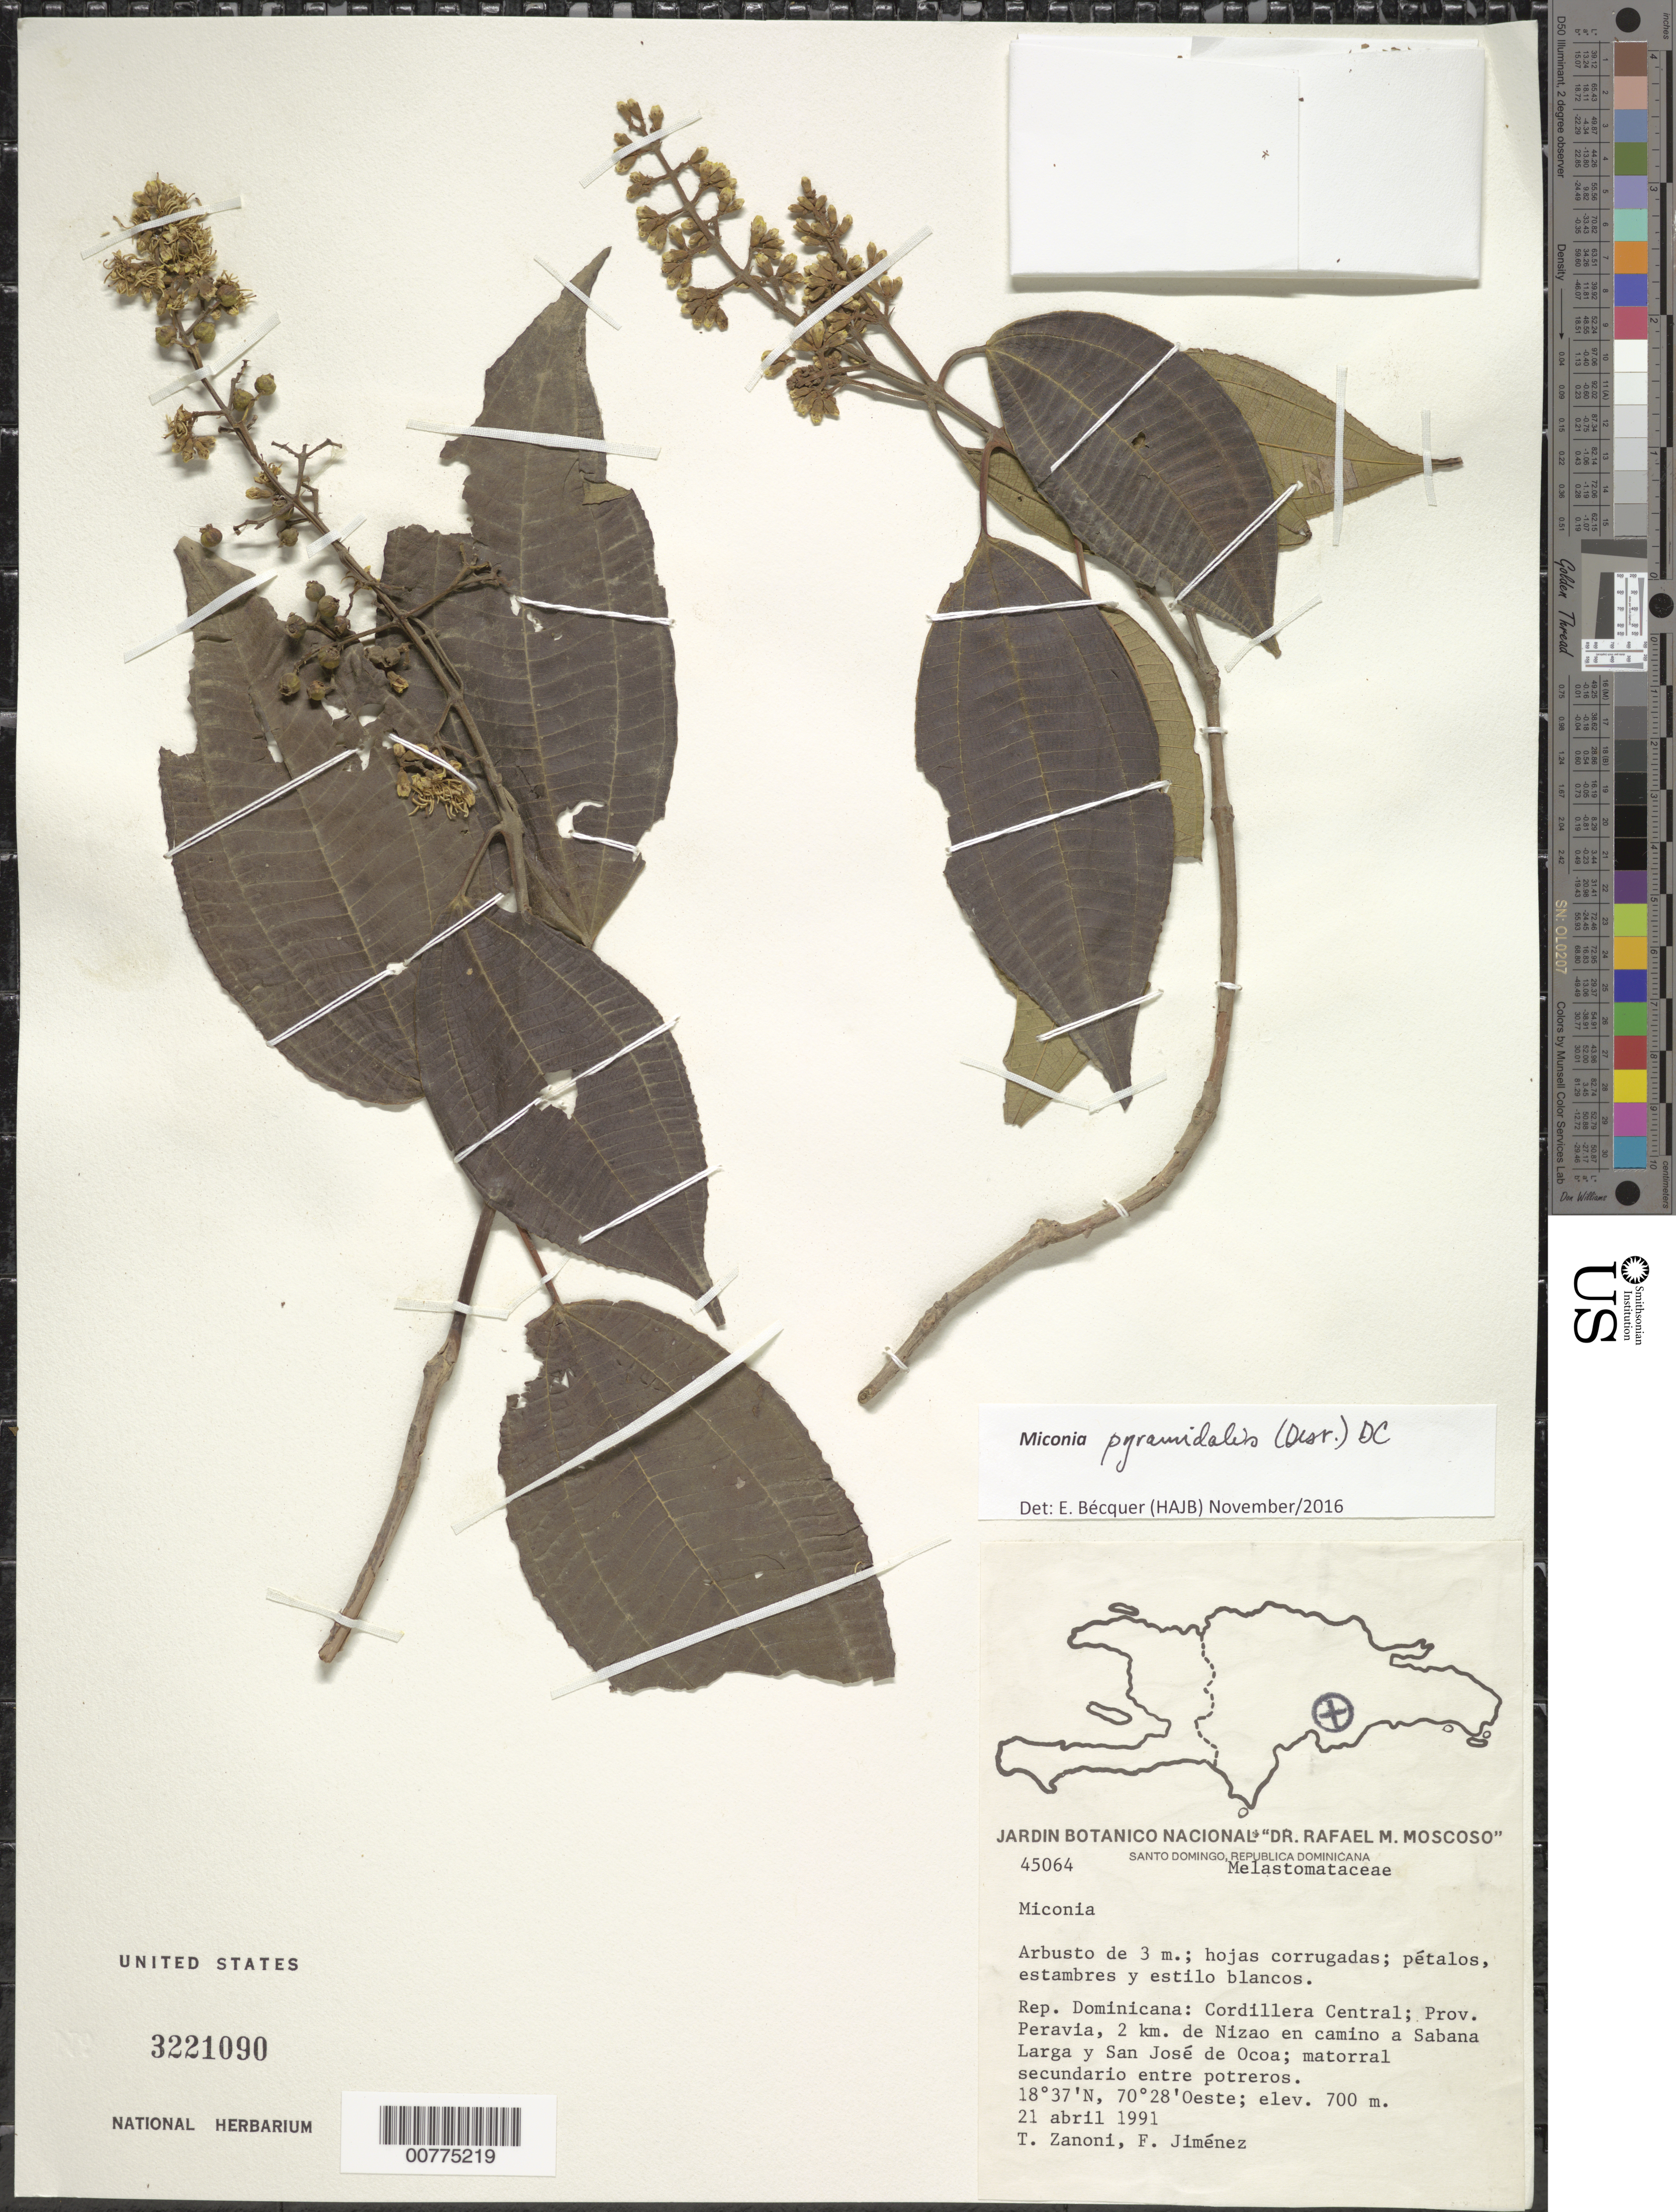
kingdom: Plantae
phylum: Tracheophyta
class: Magnoliopsida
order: Myrtales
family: Melastomataceae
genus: Miconia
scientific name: Miconia pyramidalis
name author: (Desr.) DC.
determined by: Bécquer Granados, E. R., (HAJB)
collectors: T. A. Zanoni & F. Jiménez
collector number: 45064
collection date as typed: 21 Apr 1991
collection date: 1991-04-21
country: Dominican Republic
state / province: Peravia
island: Hispaniola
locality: Cordillera Central, 2 km of Nizao way to Sabana Larga and San José de Ocoa.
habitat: Secondary thicket within horse stables.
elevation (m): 700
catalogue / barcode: US 3221090